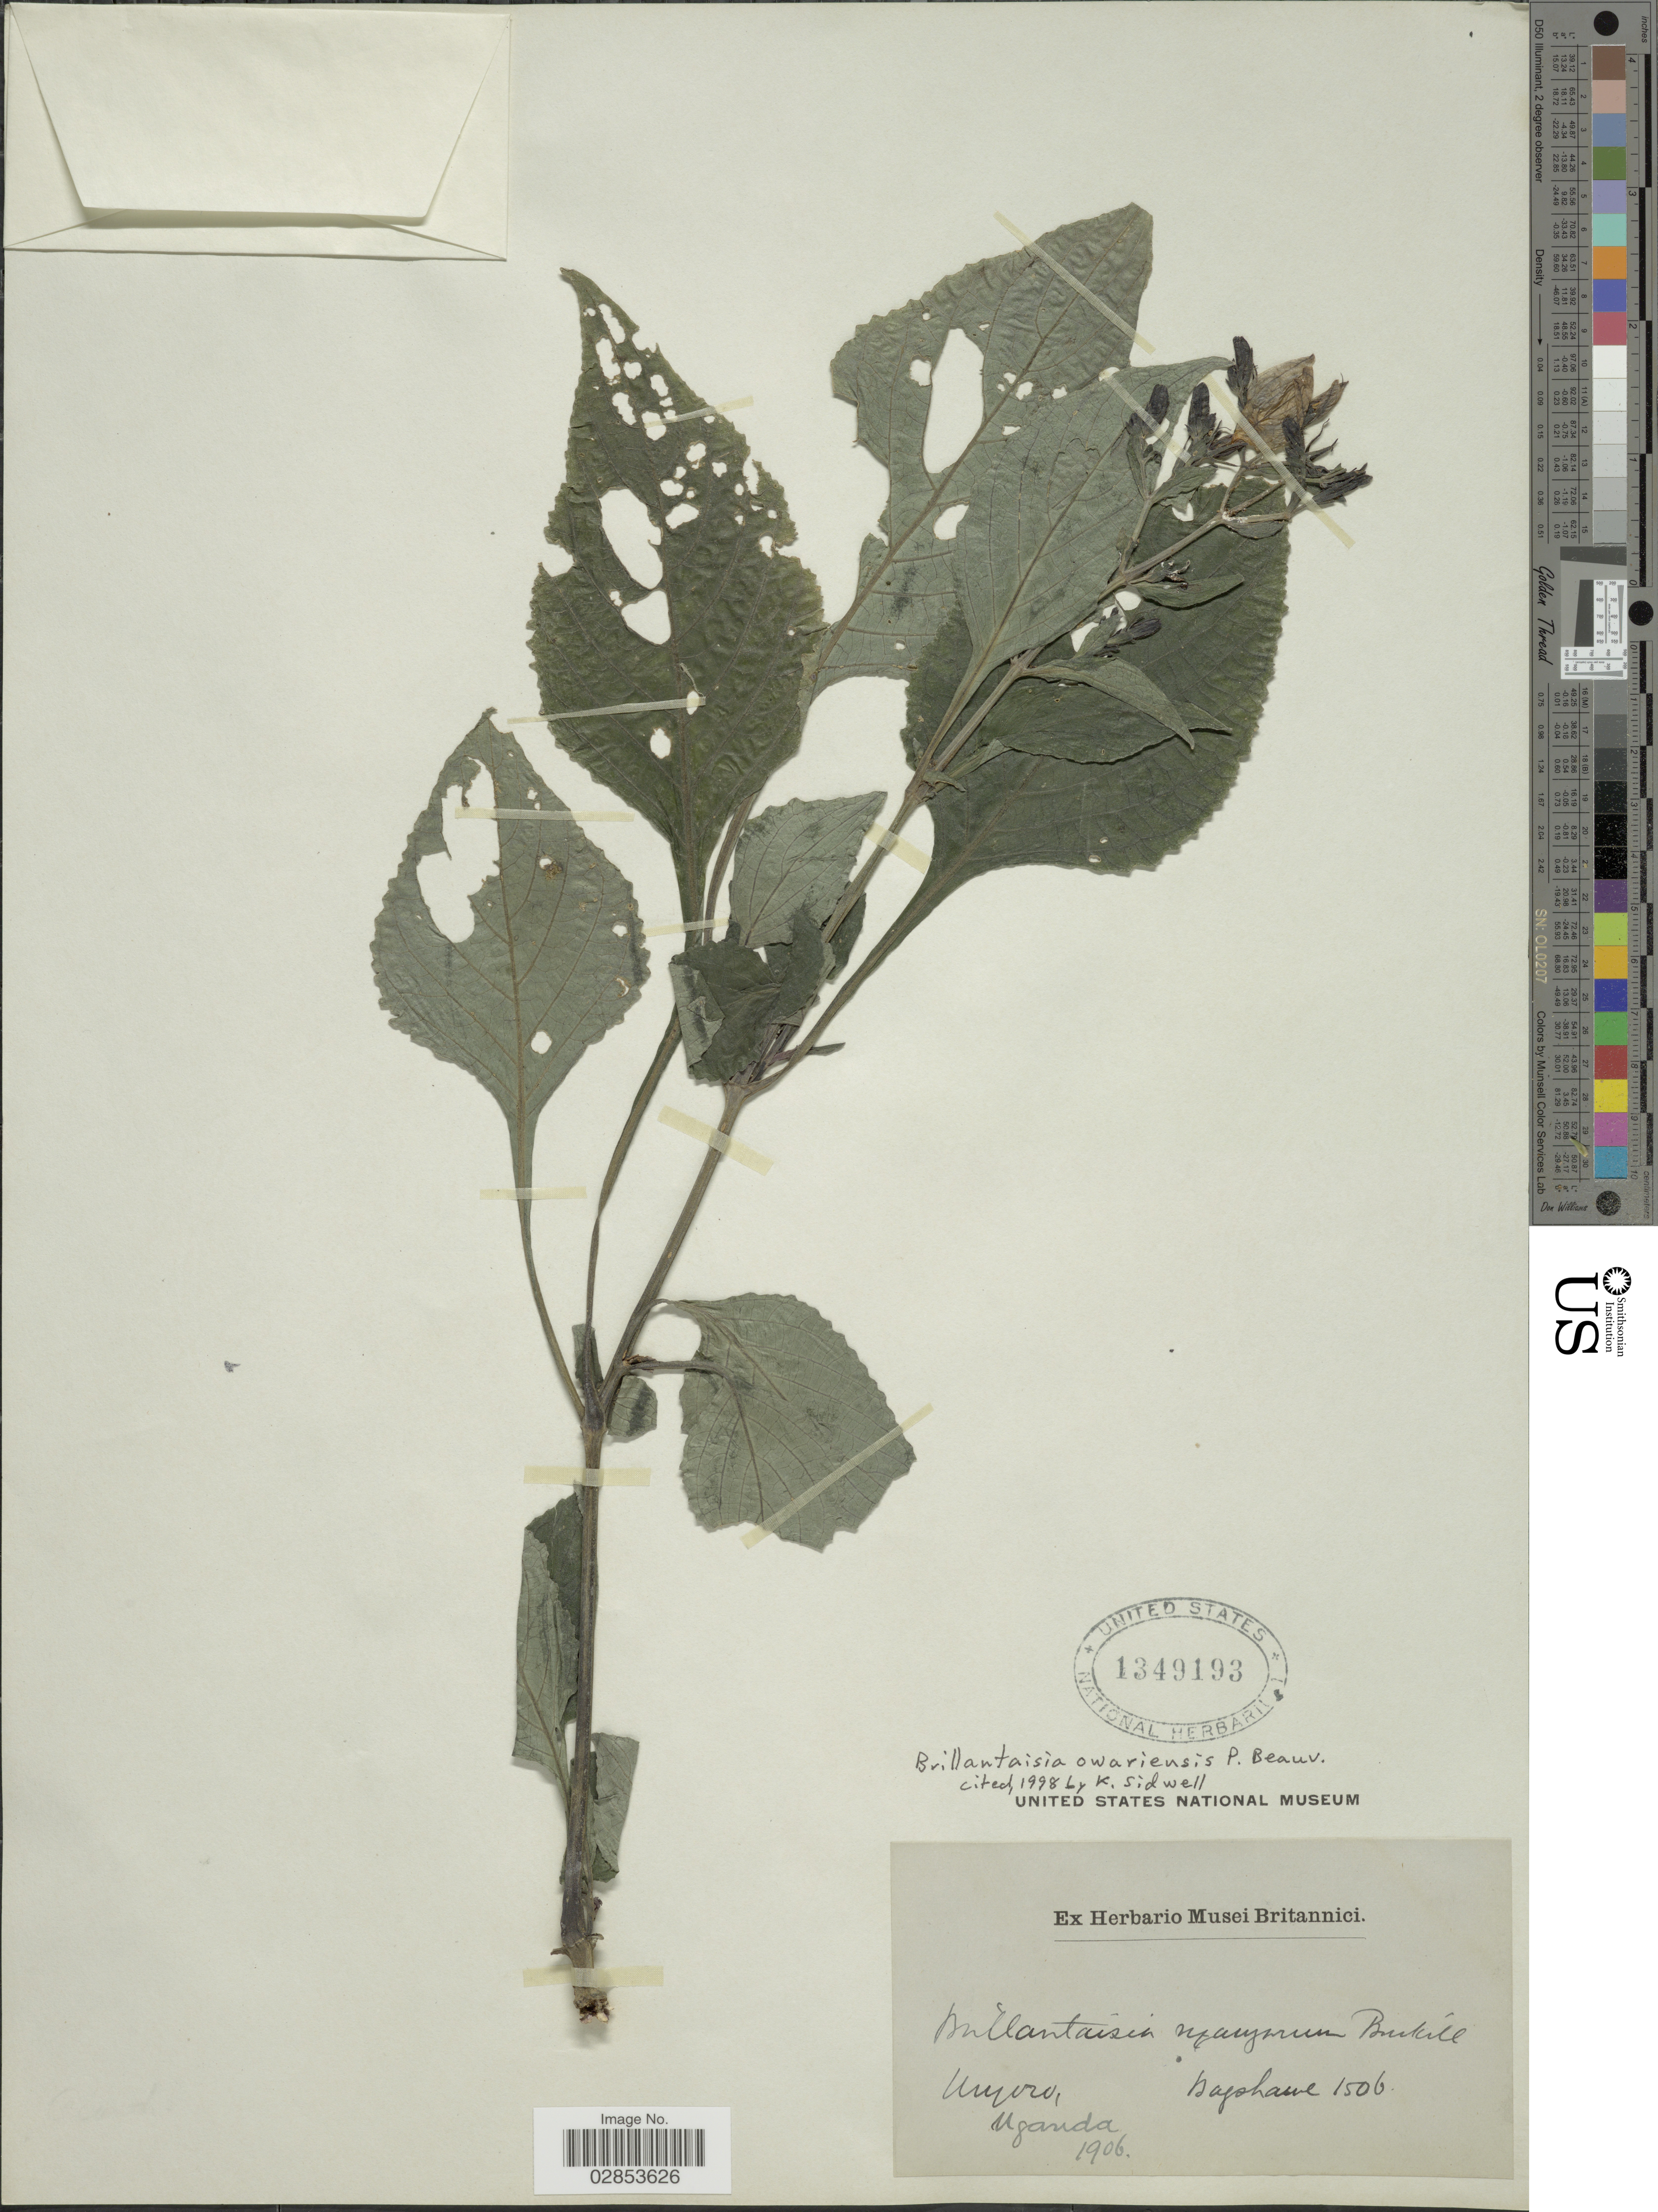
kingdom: Plantae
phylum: Tracheophyta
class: Magnoliopsida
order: Lamiales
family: Acanthaceae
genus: Brillantaisia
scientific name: Brillantaisia owariensis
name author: P. Beauv.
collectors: Bagshawe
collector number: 1506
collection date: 1906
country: Uganda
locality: Myoro.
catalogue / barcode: US 1349193